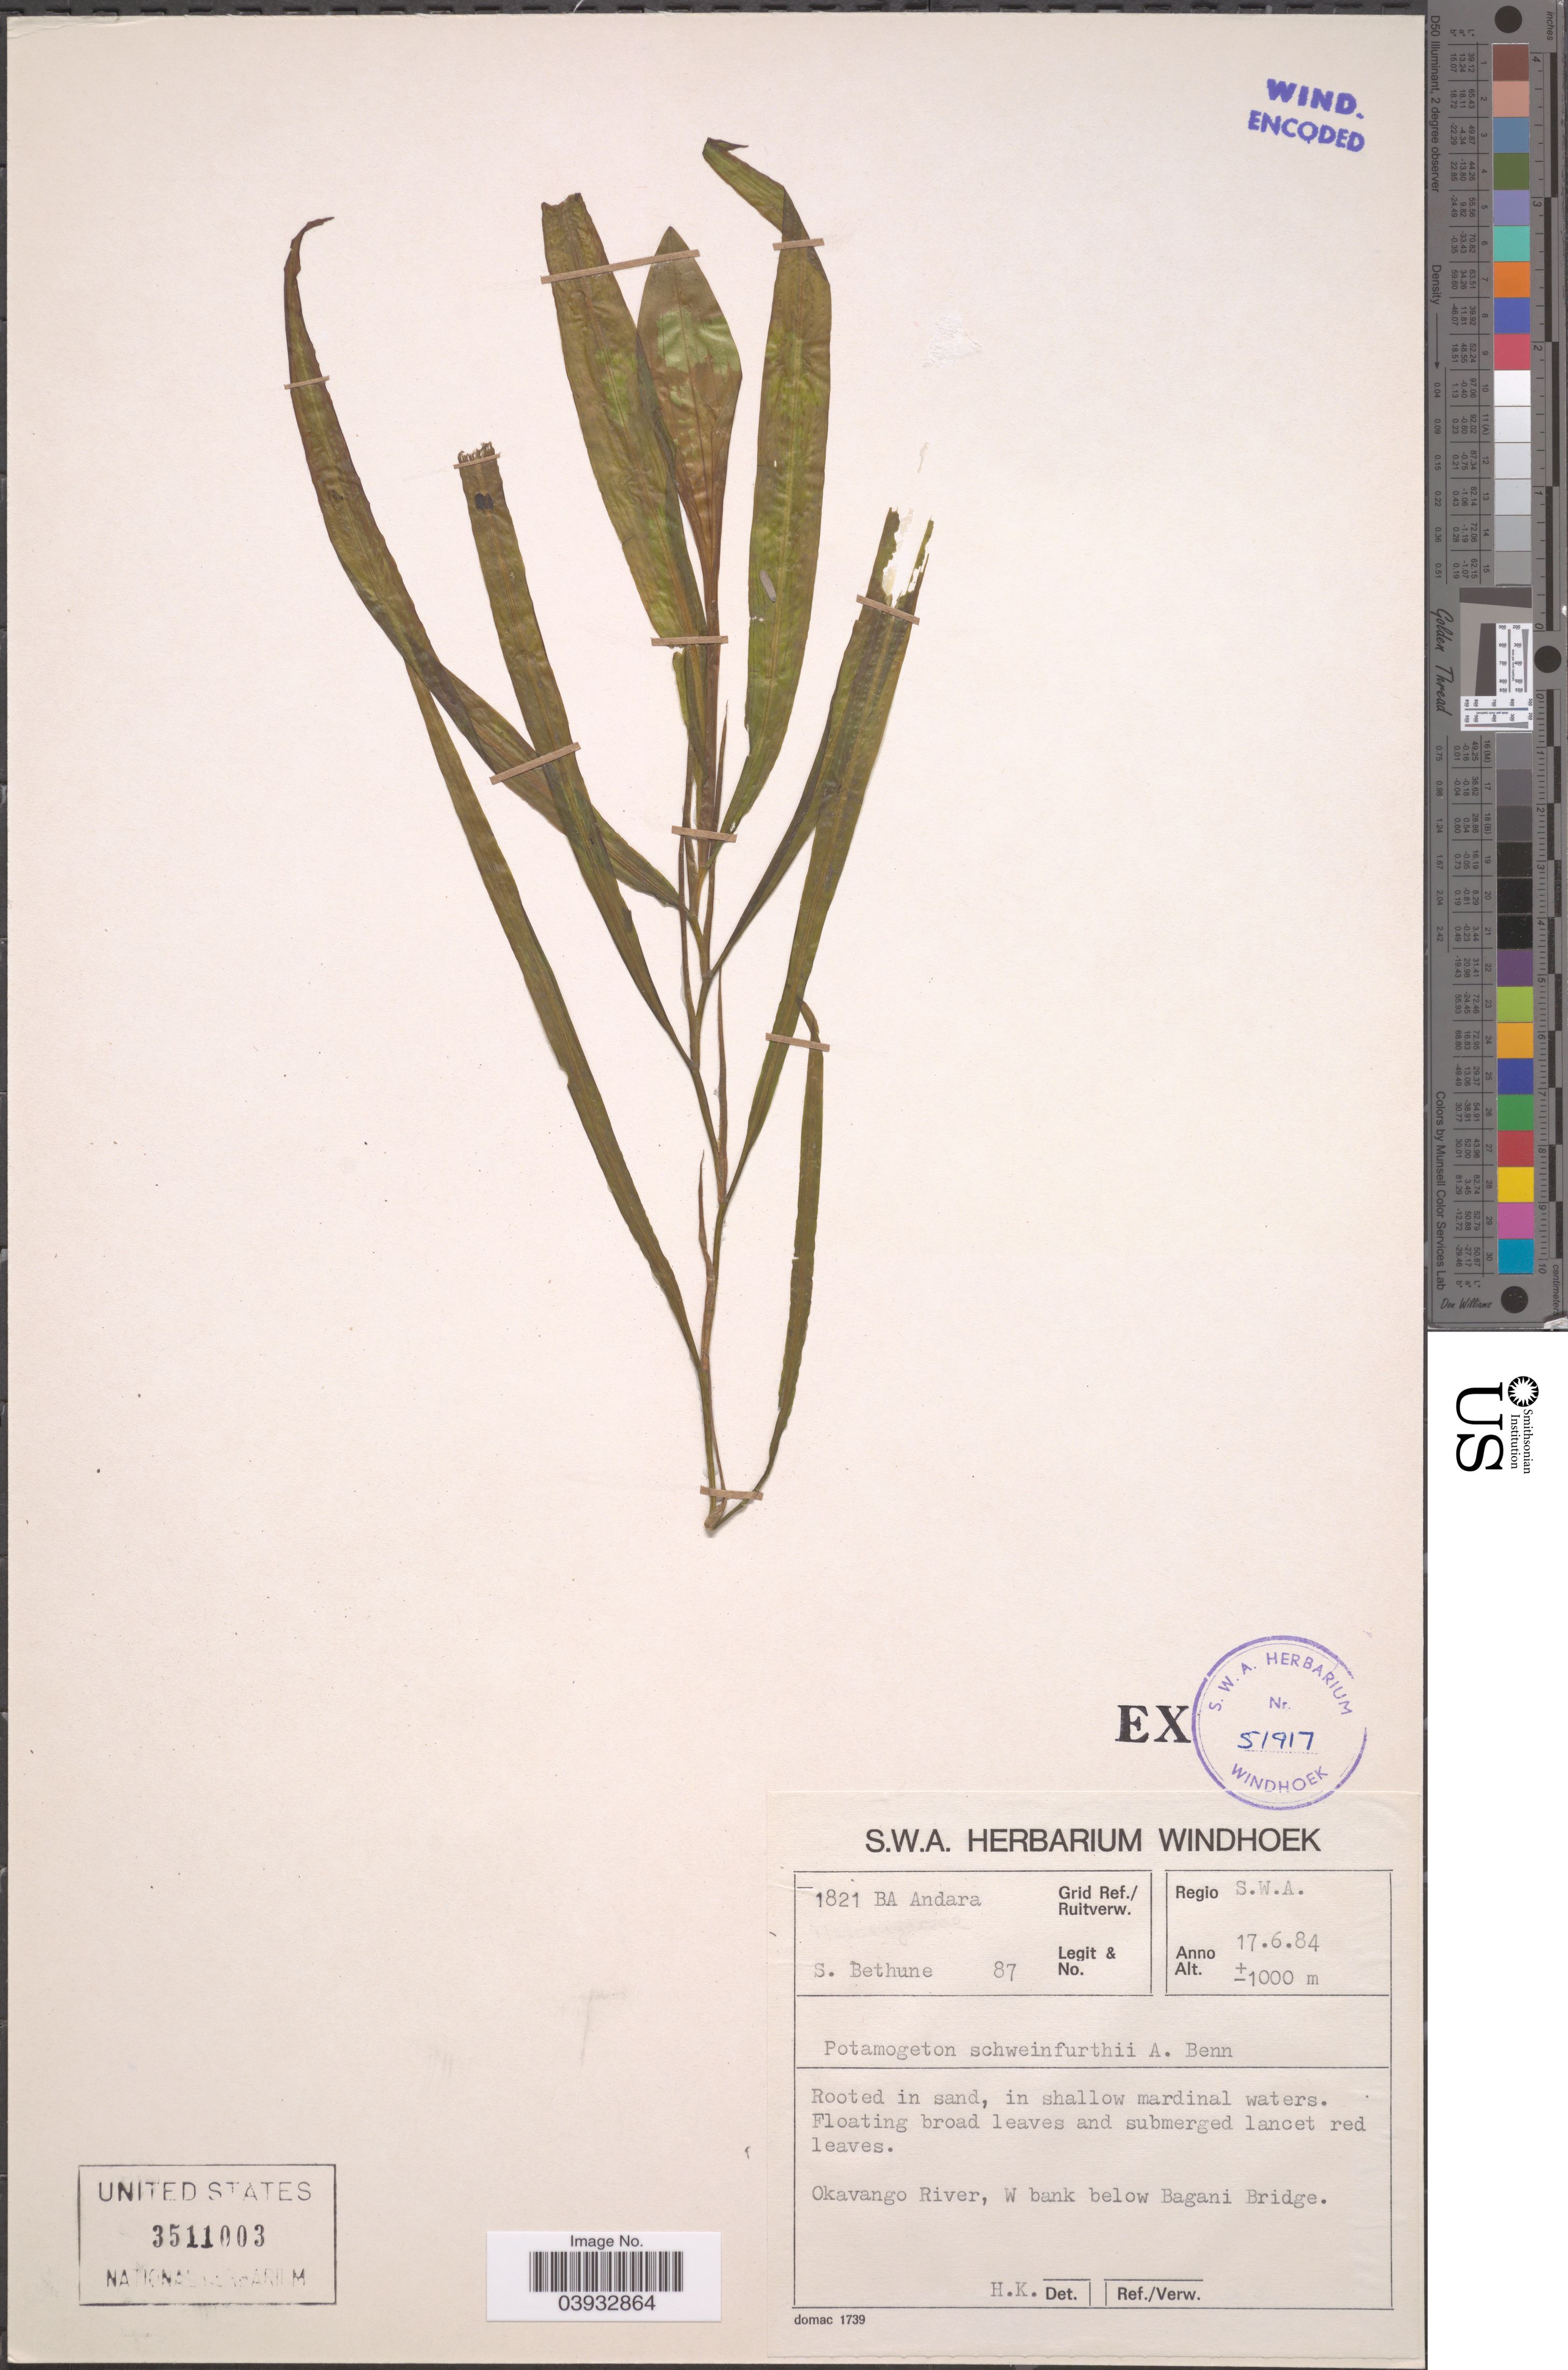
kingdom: Plantae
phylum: Tracheophyta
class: Liliopsida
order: Alismatales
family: Potamogetonaceae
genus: Potamogeton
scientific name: Potamogeton schweinfurthii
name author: A. Benn.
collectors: S. Bethune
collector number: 87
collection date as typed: Transcribed d/m/y: 17/6/84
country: Namibia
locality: Grid Ref./ Ruitverw. 1821 BA Andara. Regio S.W.A. Okavango River, W bank below Bagani Bridge.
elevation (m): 1000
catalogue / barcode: US 3511003